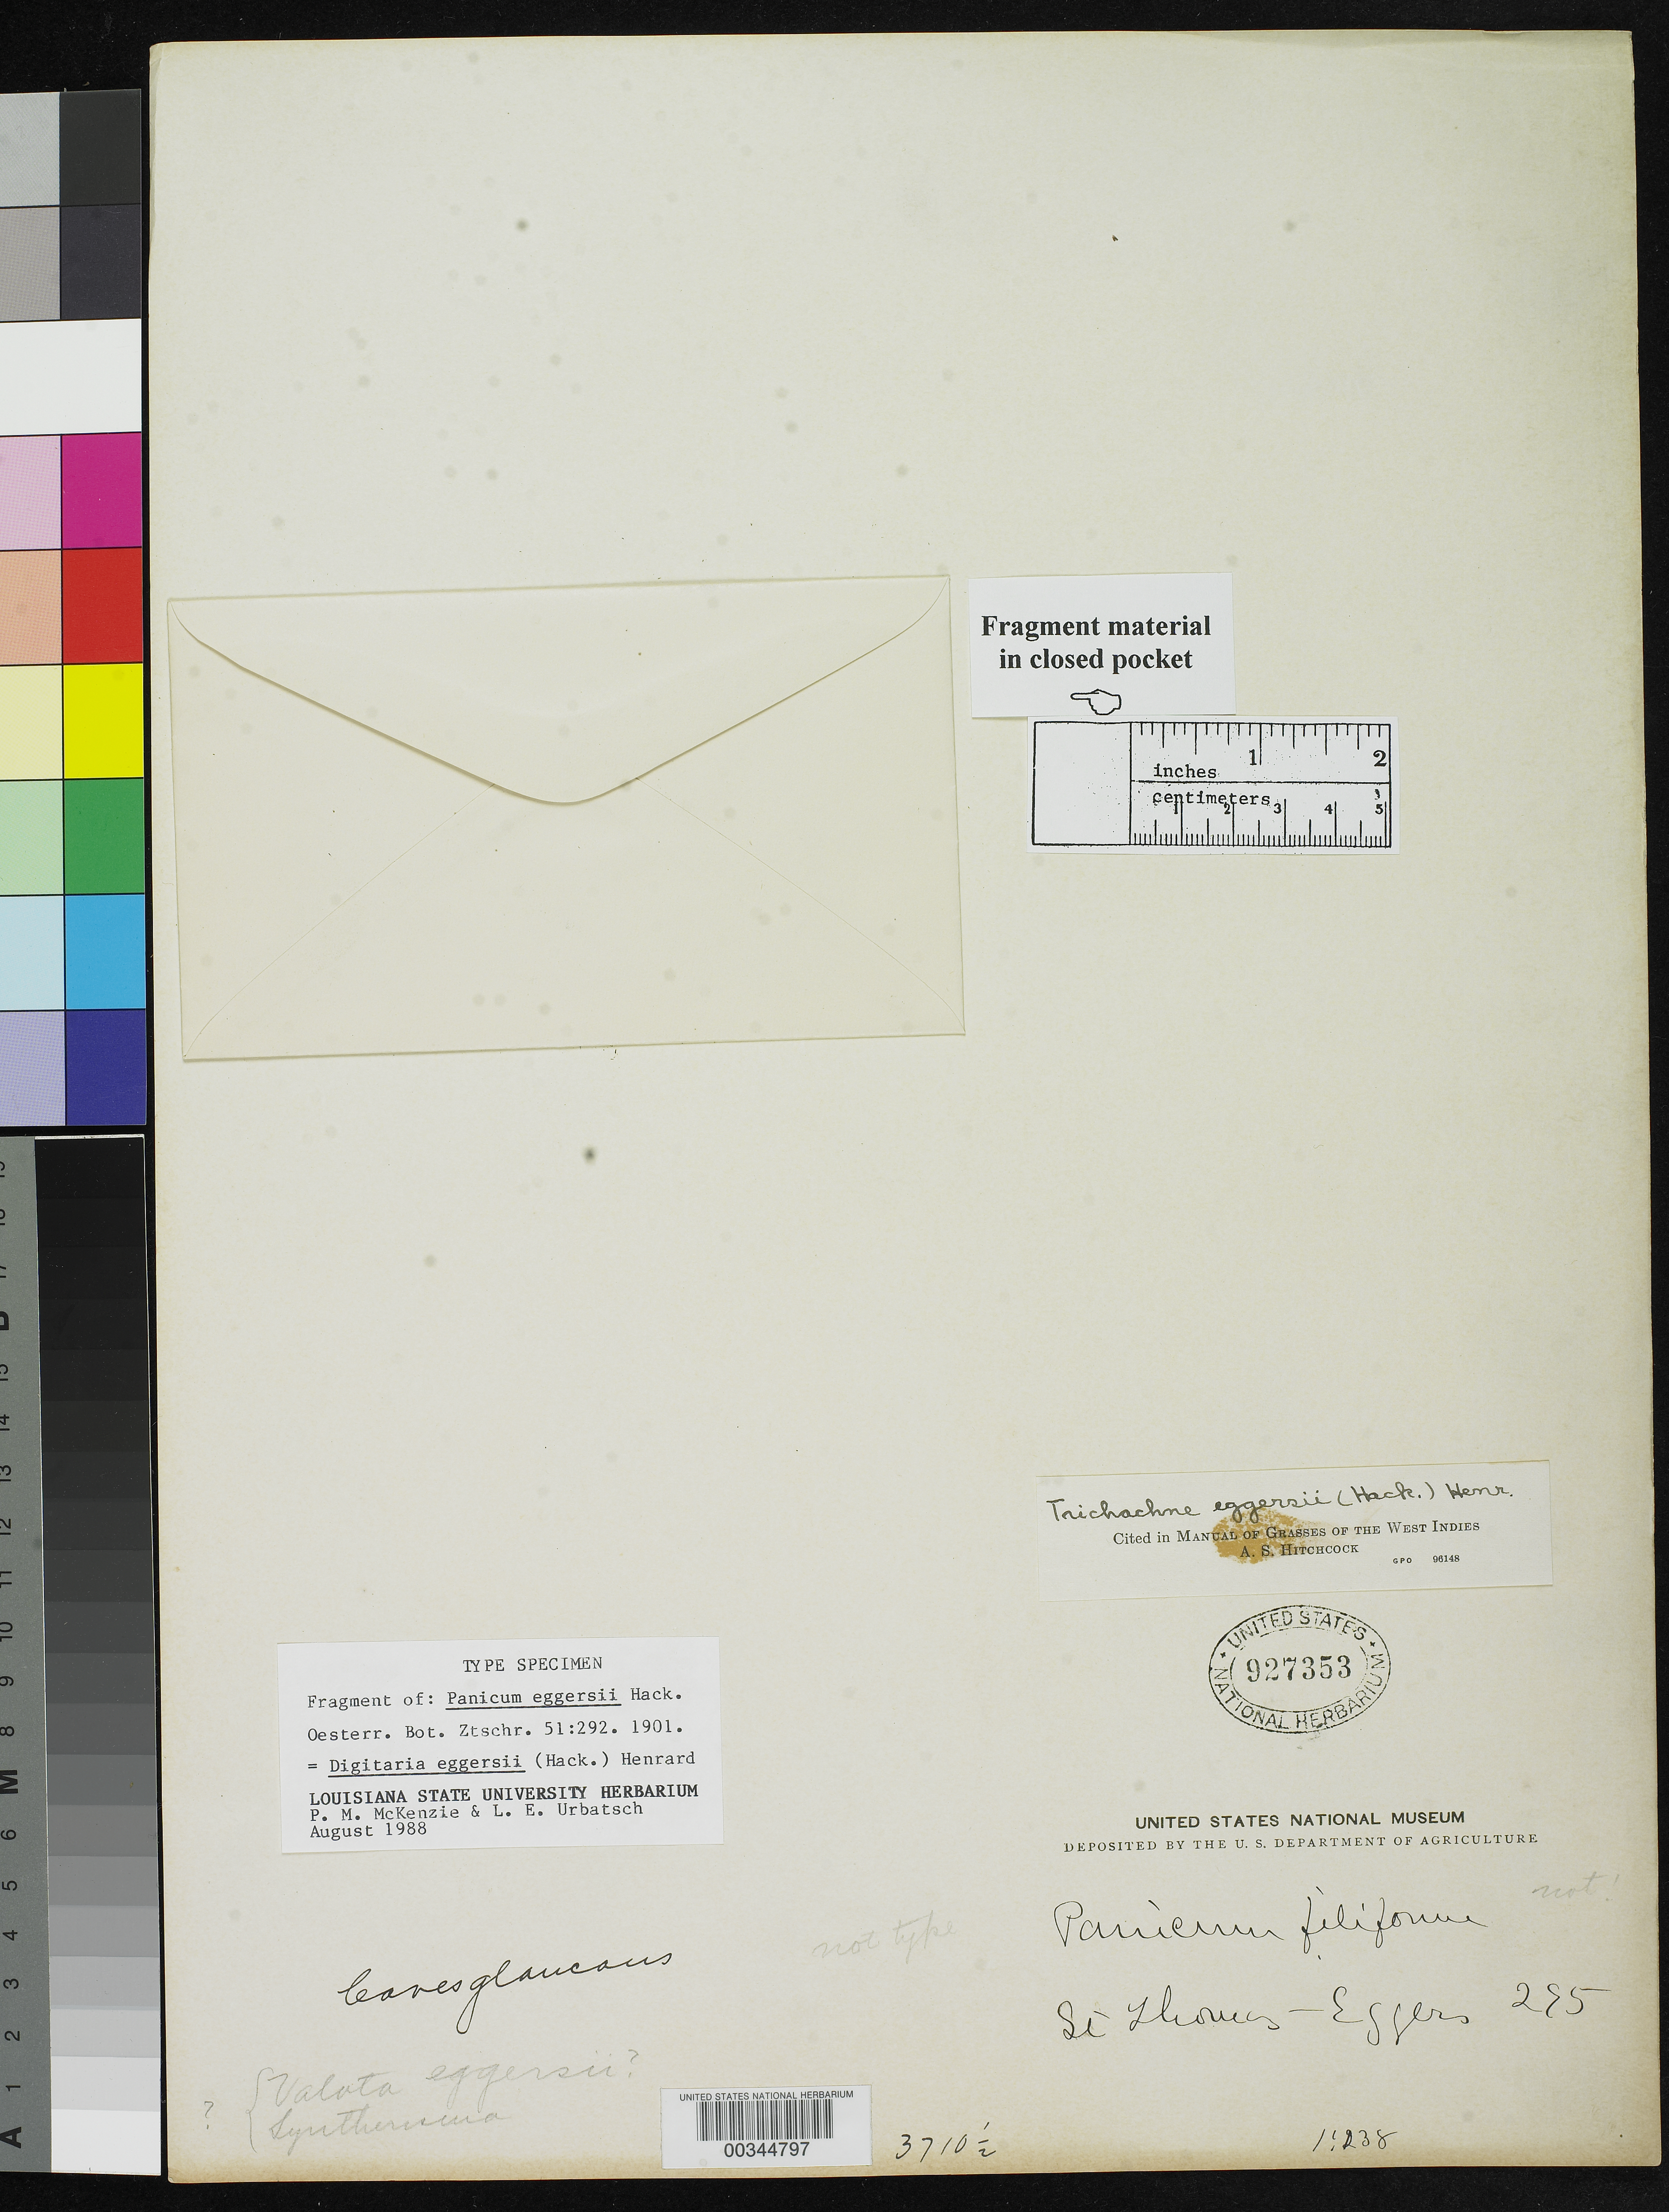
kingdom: Plantae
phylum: Tracheophyta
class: Liliopsida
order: Poales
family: Poaceae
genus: Panicum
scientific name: Panicum eggersii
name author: Hack.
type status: Isotype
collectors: H. F. A. von Eggers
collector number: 295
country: U.S. Virgin Islands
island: St. Thomas Island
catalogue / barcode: US 927353